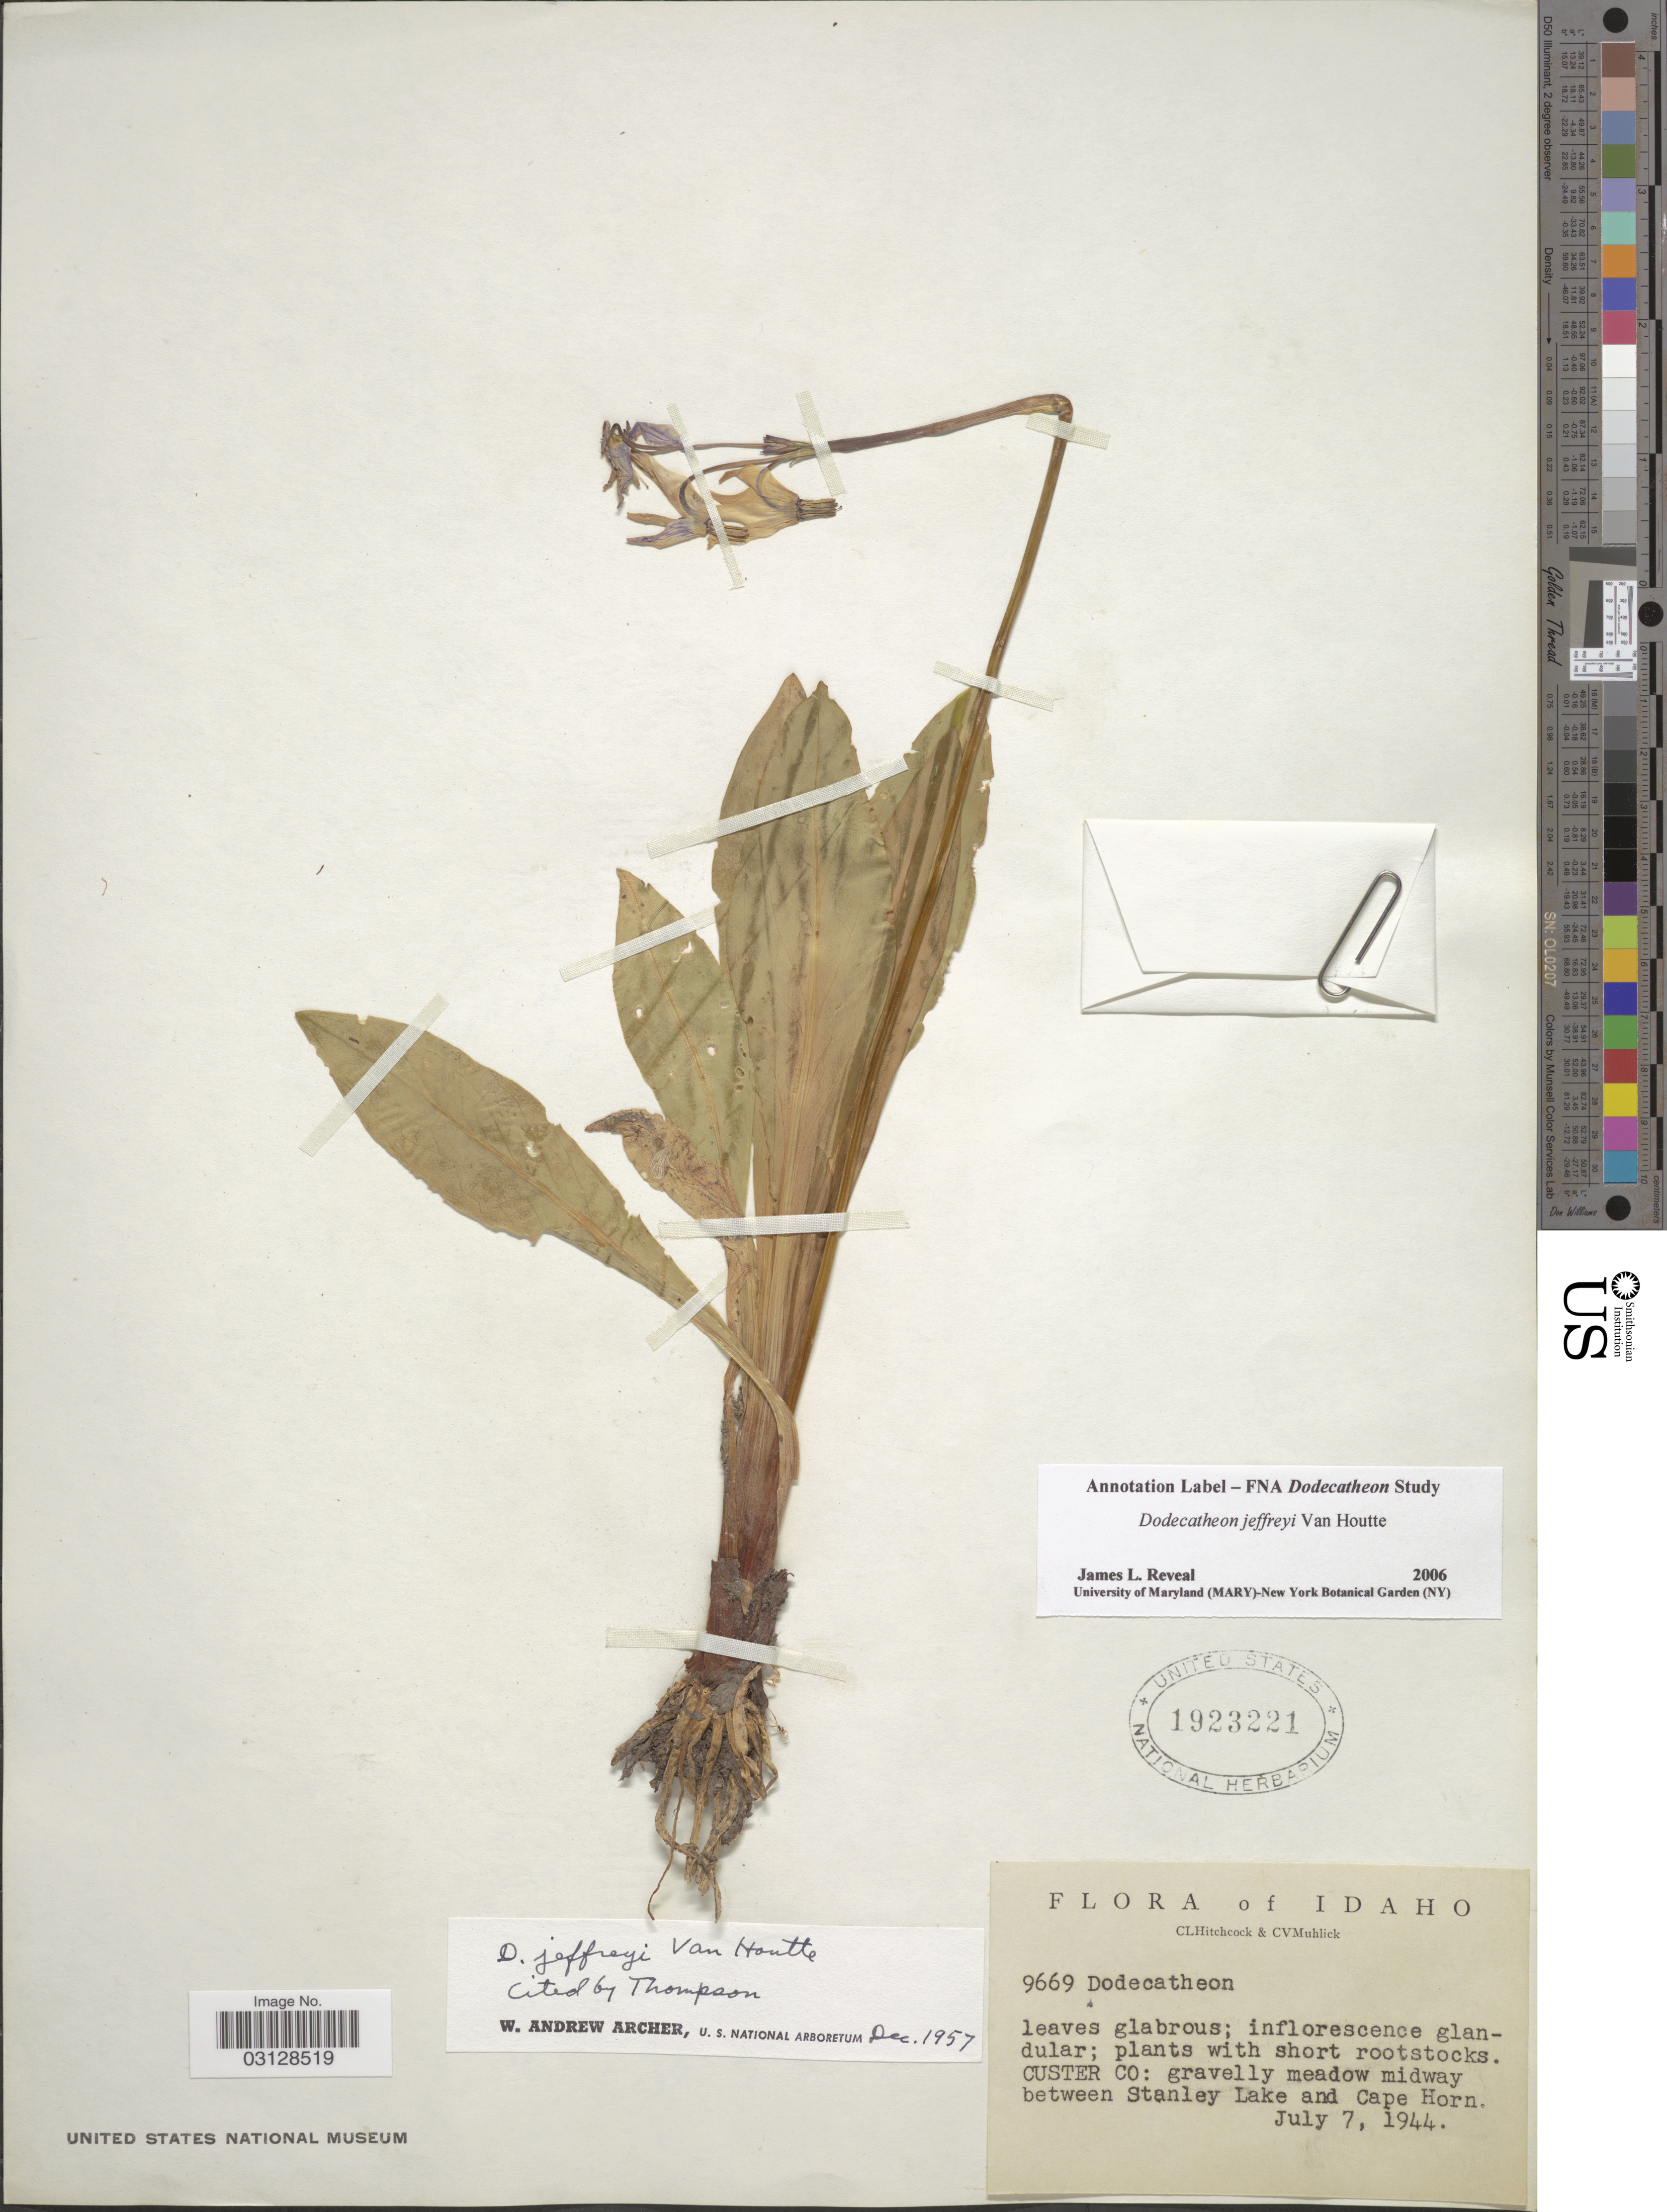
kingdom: Plantae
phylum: Tracheophyta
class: Magnoliopsida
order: Ericales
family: Primulaceae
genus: Dodecatheon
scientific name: Dodecatheon jeffreyi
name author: Van Houtte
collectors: C. L. Hitchcock & C. V. Muhlick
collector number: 9669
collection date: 1944-07-07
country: United States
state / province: Idaho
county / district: Custer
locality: gravelly meadow midway between Stanley Lake and Cape Horn.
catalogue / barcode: US 1923221